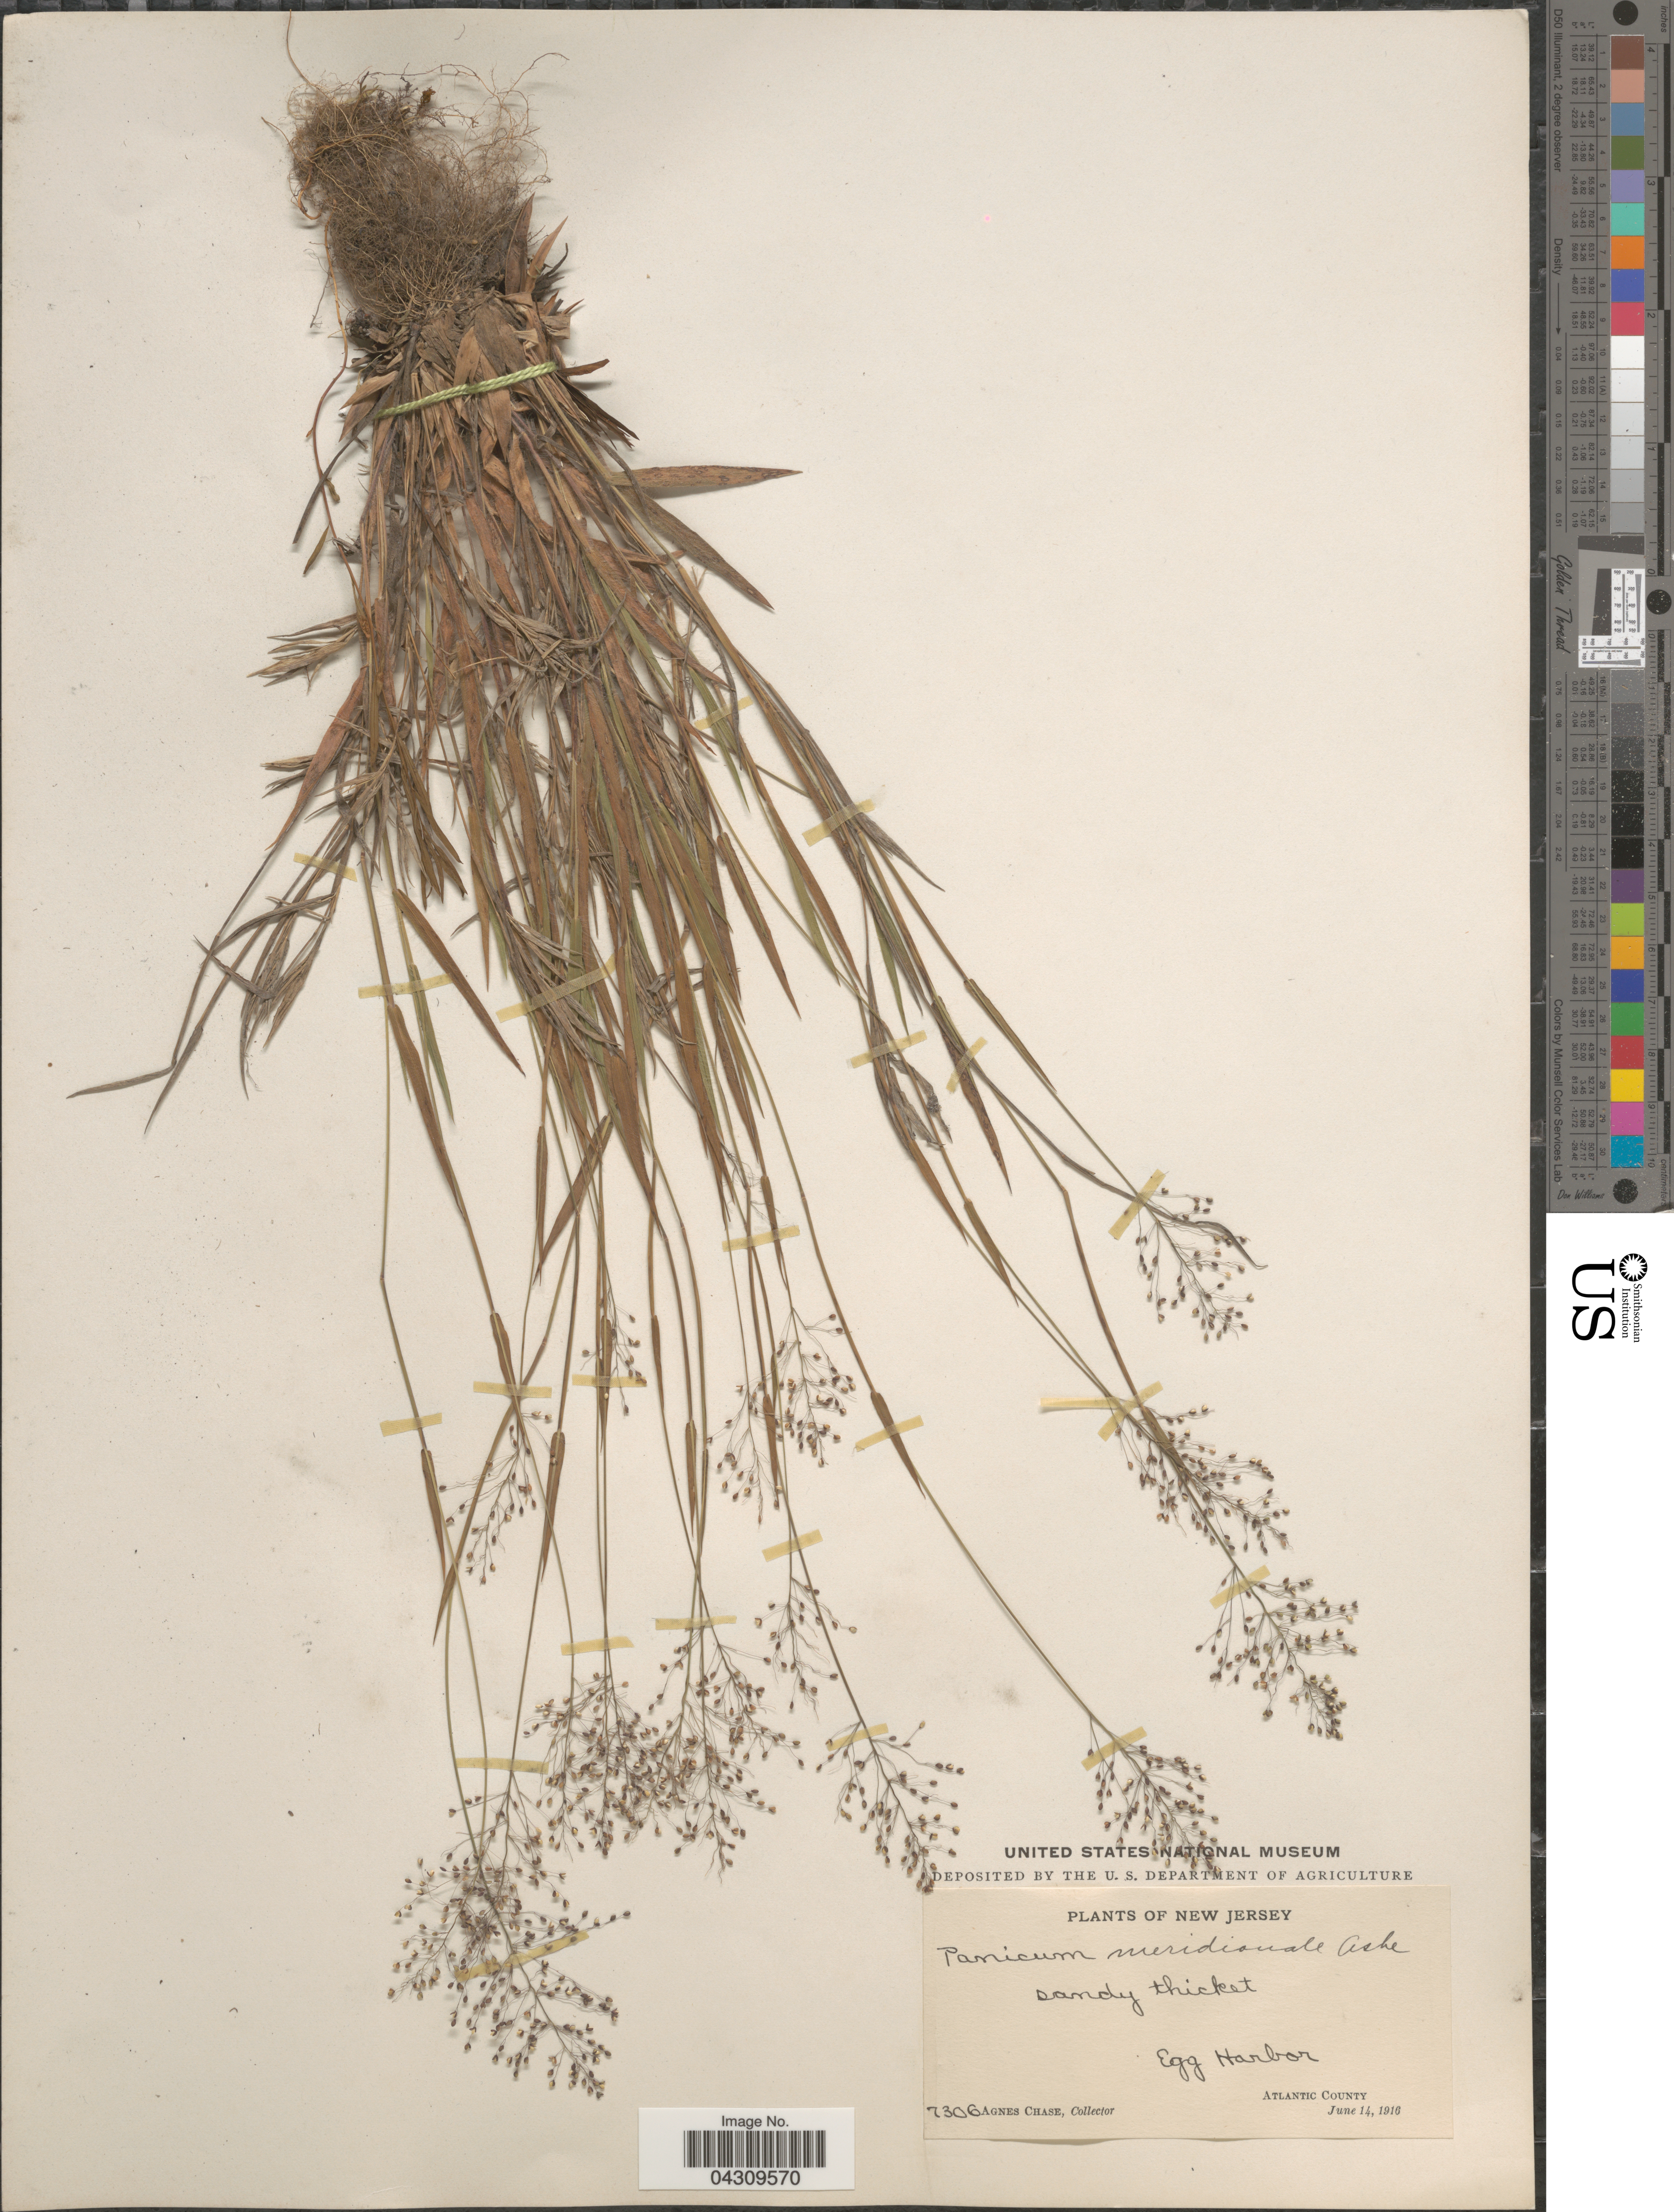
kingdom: Plantae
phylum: Tracheophyta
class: Liliopsida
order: Poales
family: Poaceae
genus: Dichanthelium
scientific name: Dichanthelium acuminatum var. acuminatum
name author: (Sw.) Gould & C.A. Clark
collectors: A. Chase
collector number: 7306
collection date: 1916-06-14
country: United States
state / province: New Jersey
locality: Egg Harbor. Atlantic County.